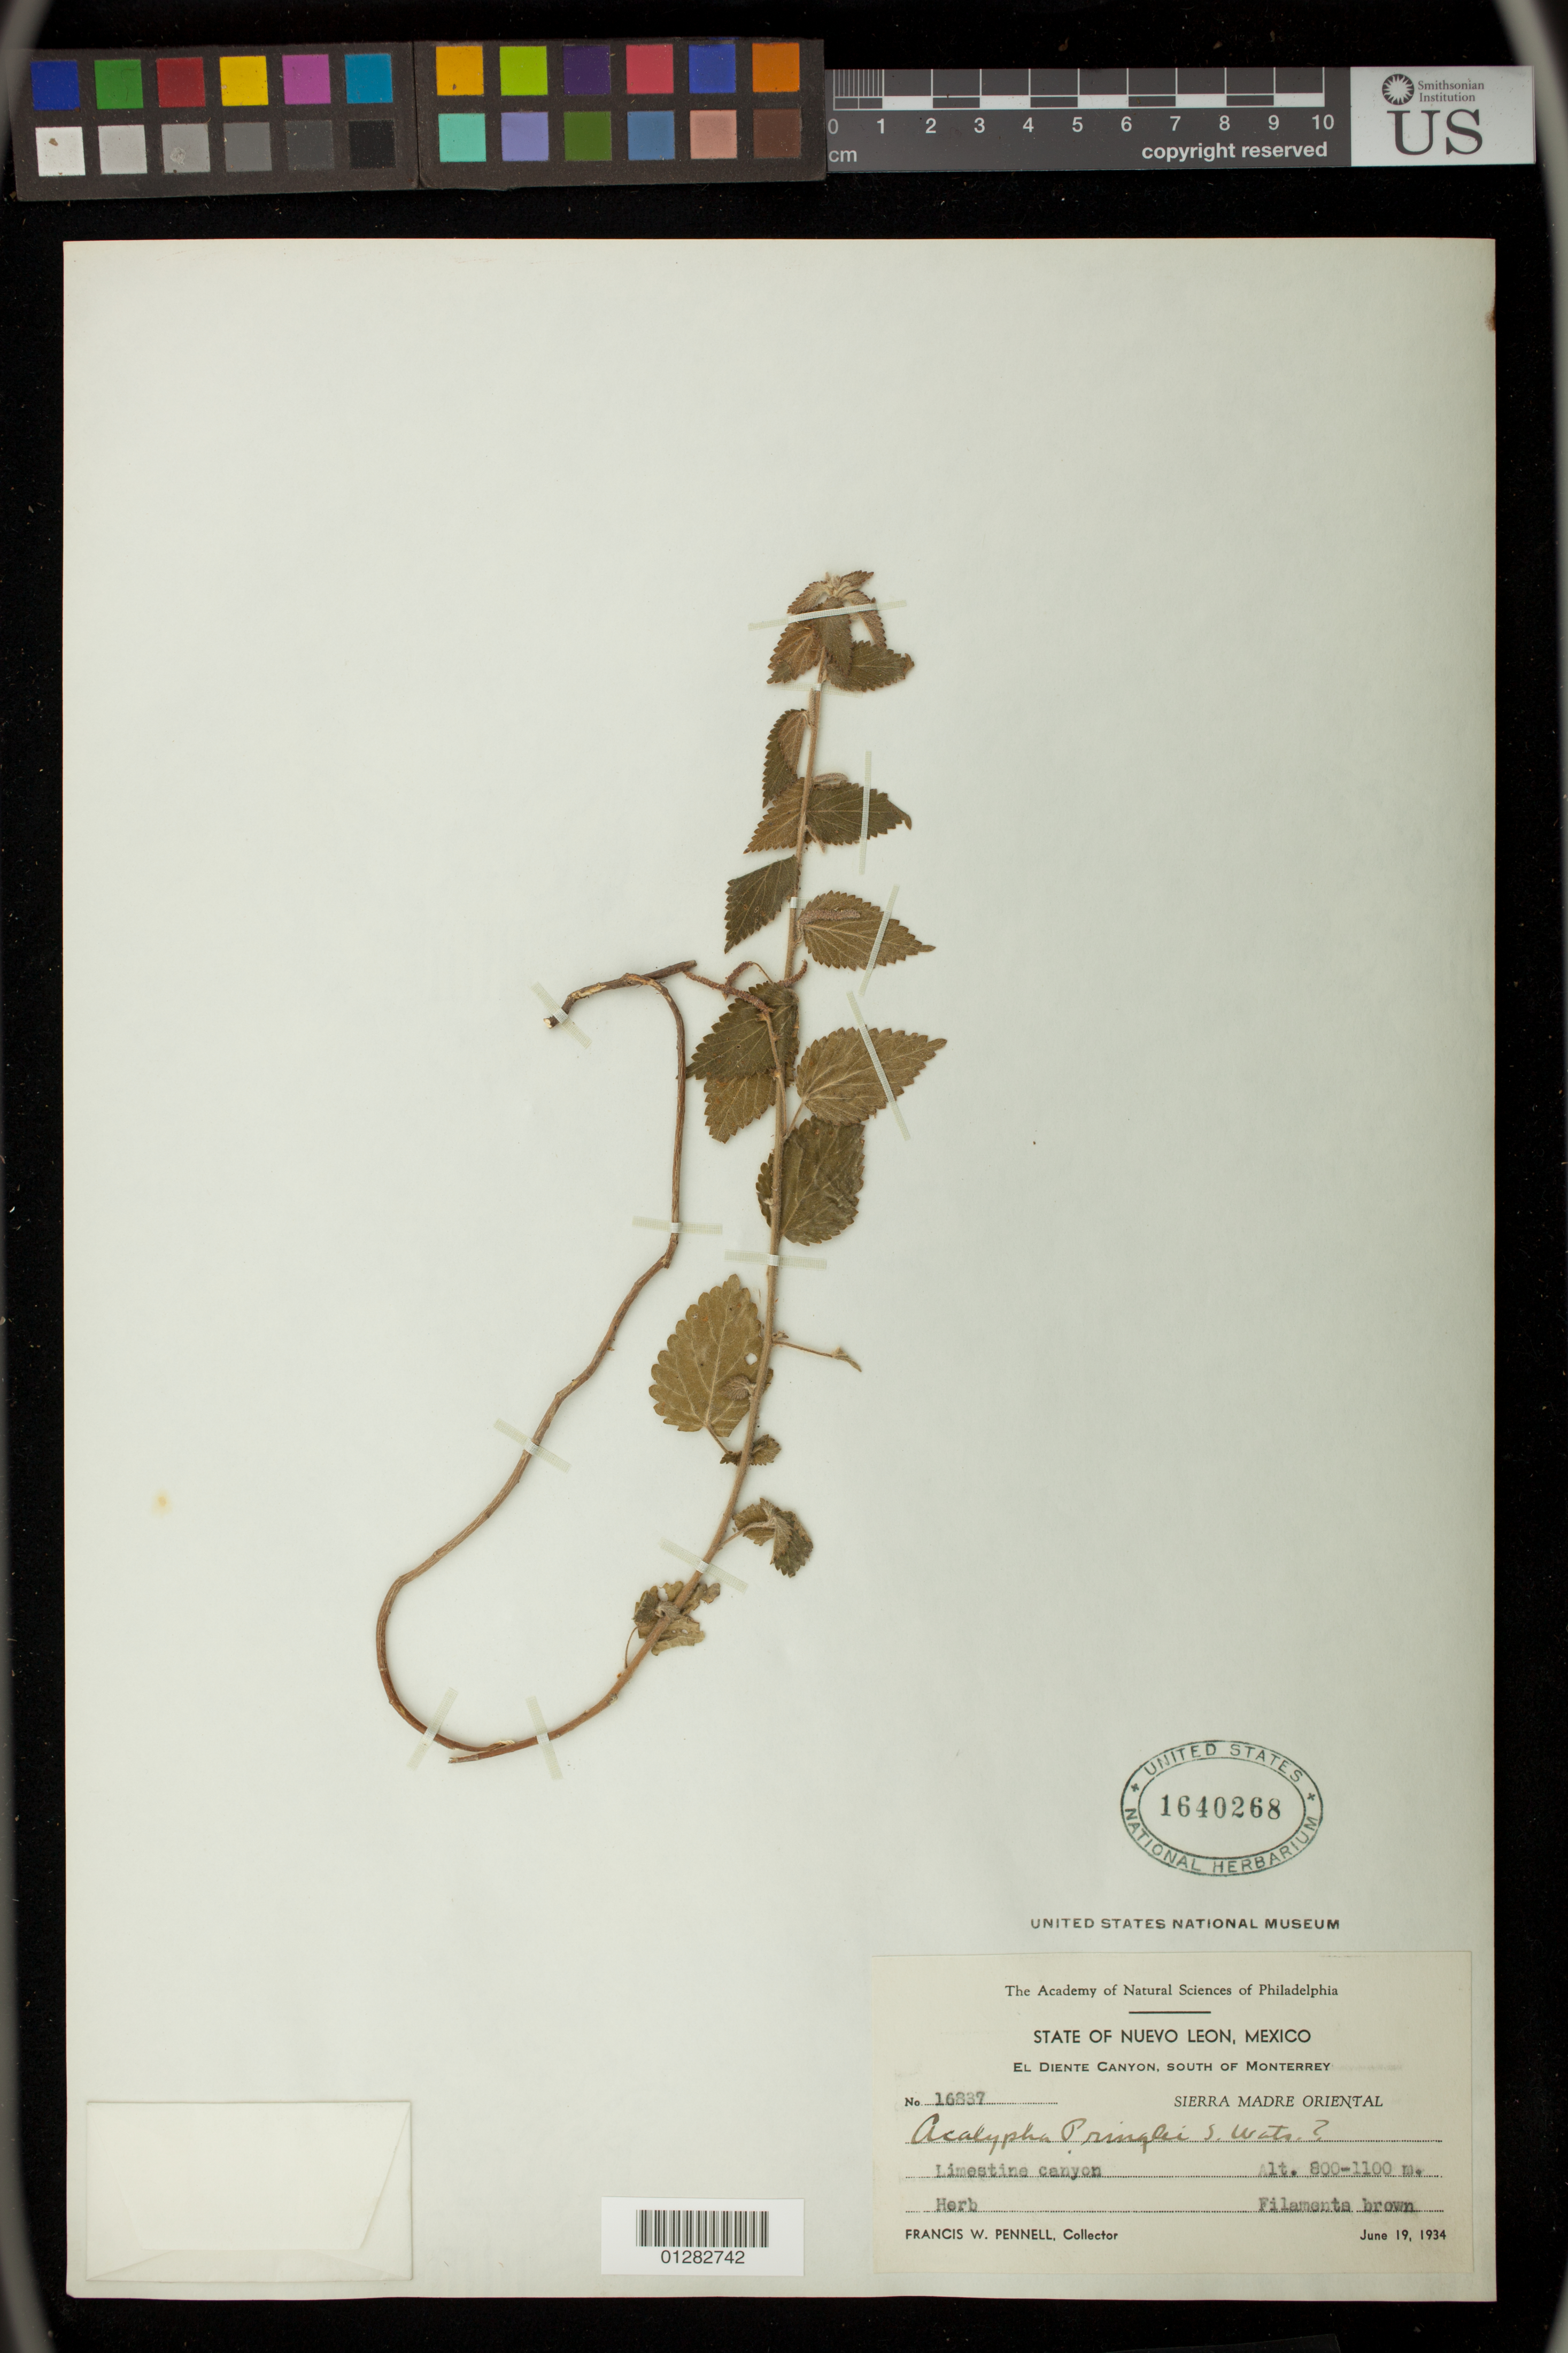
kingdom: Plantae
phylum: Tracheophyta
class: Magnoliopsida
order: Malpighiales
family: Euphorbiaceae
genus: Acalypha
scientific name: Acalypha sp.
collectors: F. W. Pennell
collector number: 16837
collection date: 1934-06-19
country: Mexico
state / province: Nuevo Leon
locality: El Diente Canyon, south of Monterrey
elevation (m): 244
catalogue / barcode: US 1640268